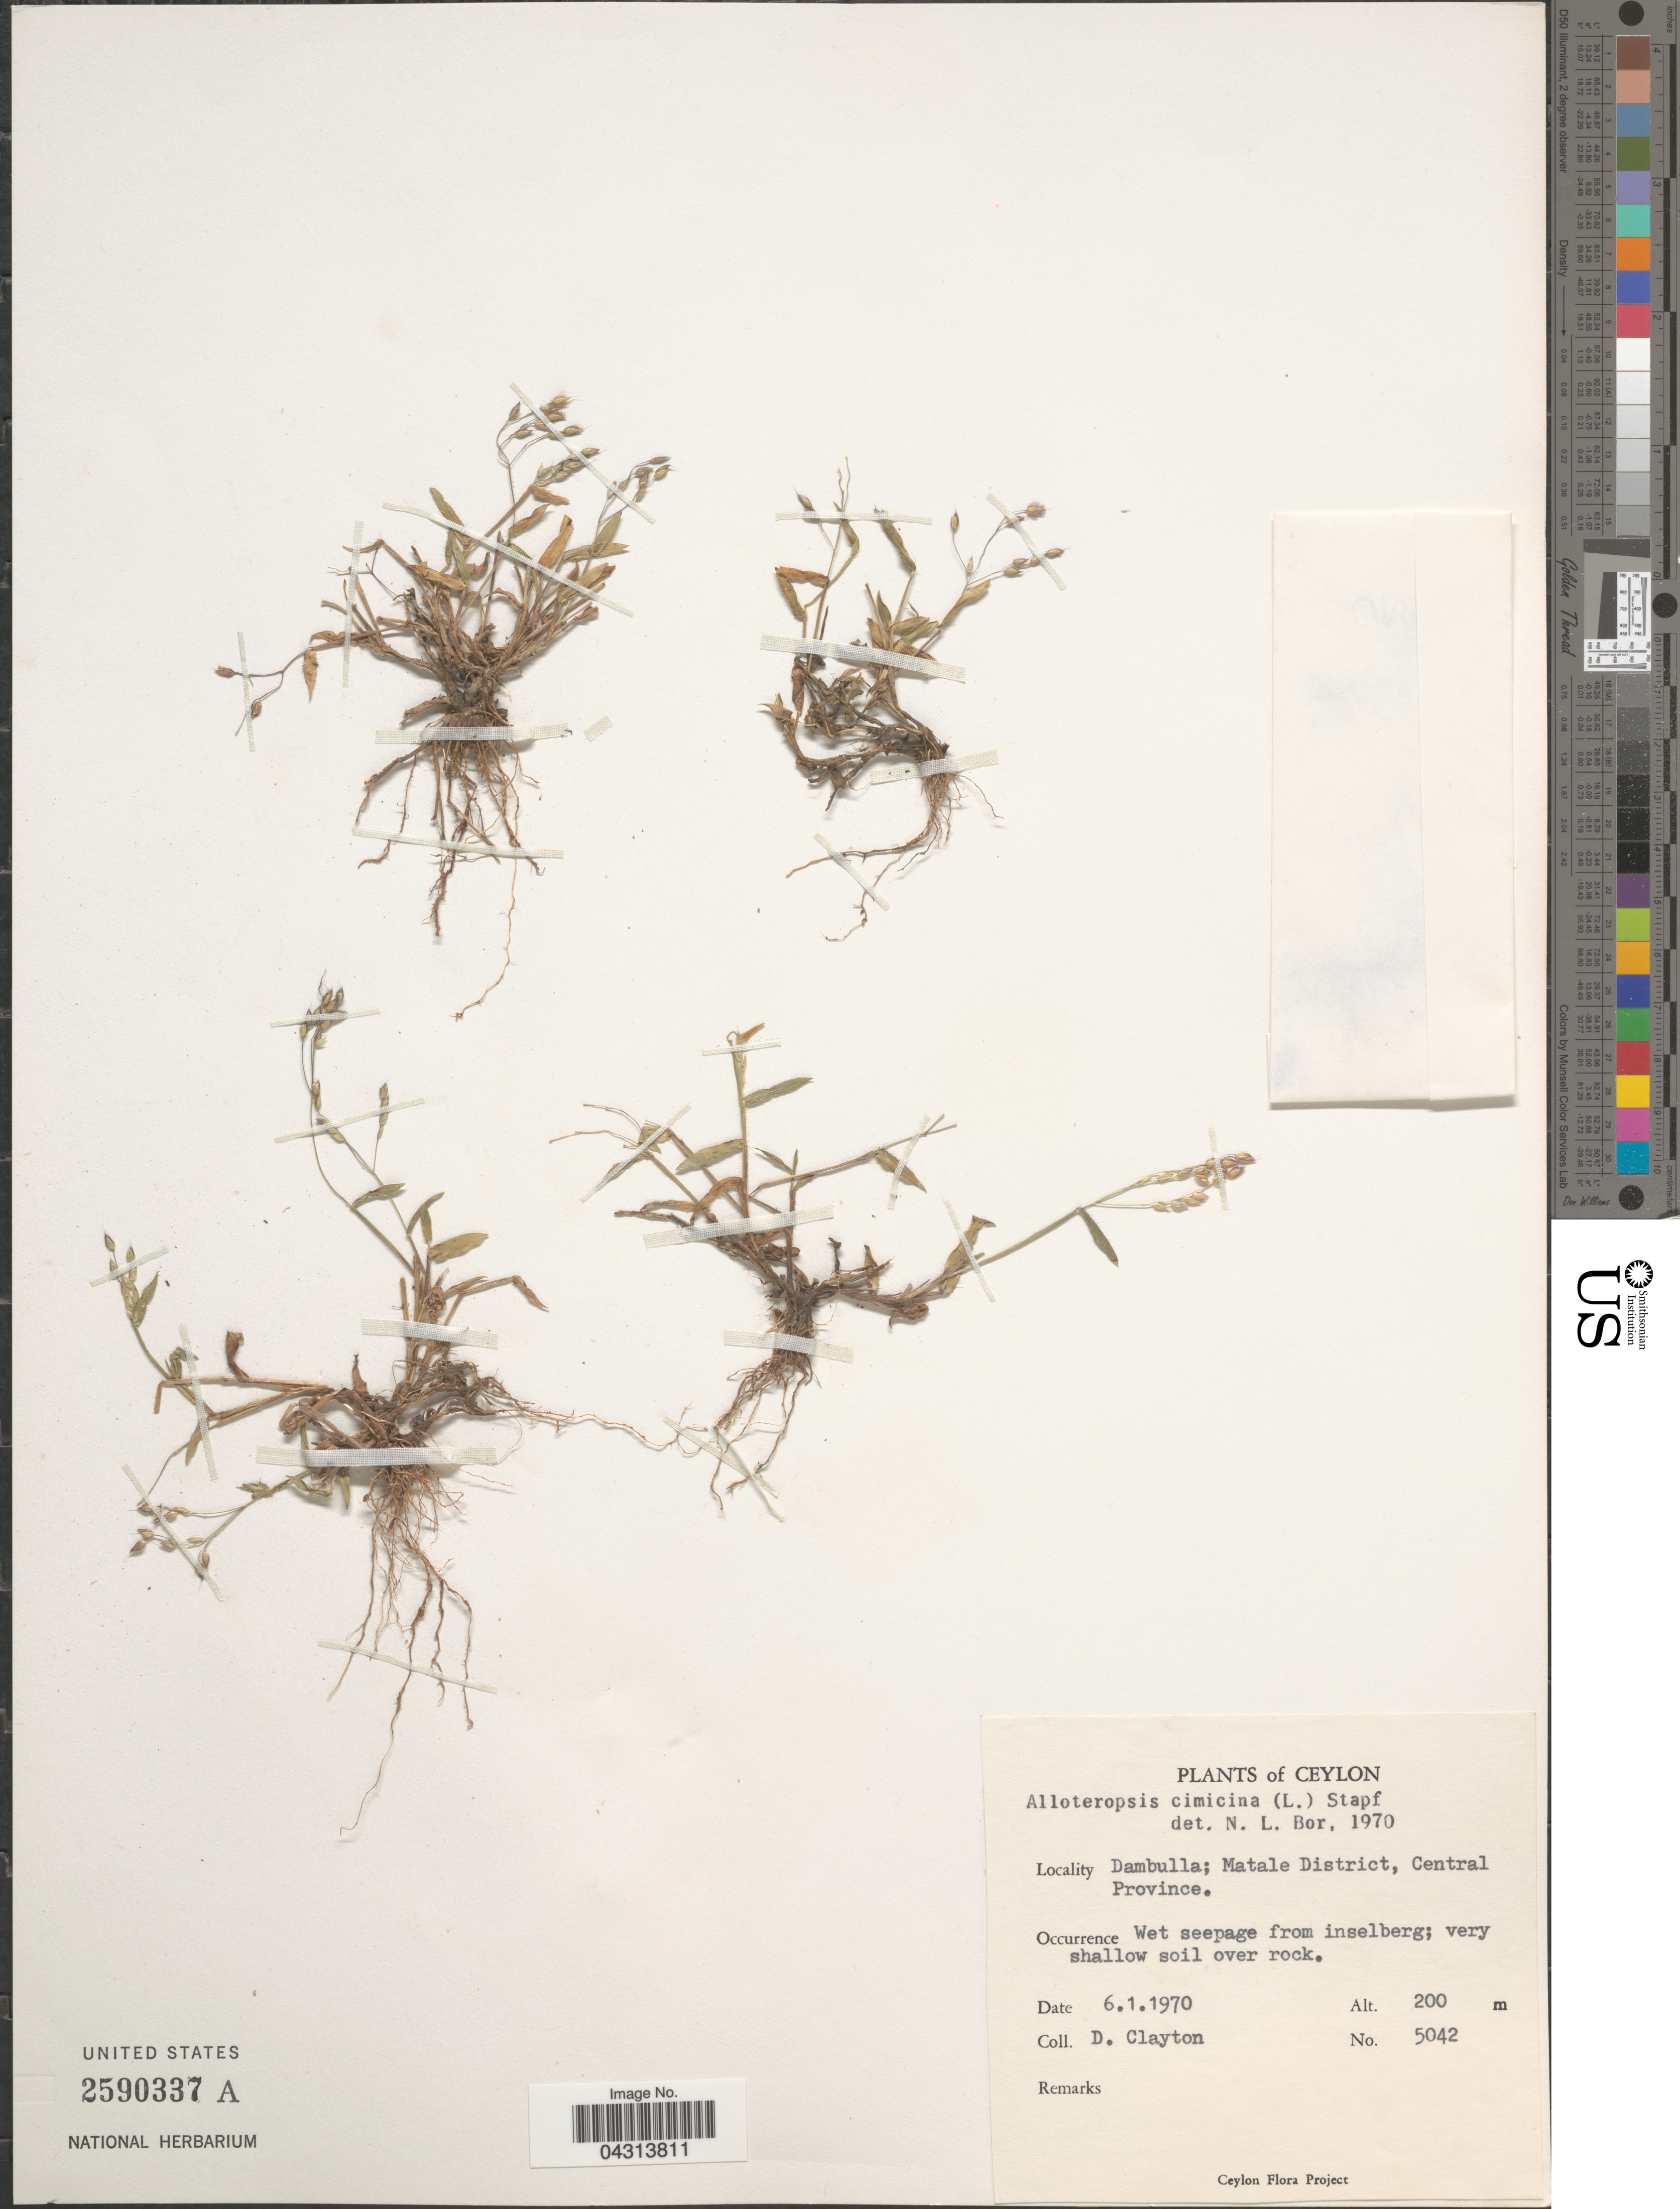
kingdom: Plantae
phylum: Tracheophyta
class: Liliopsida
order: Poales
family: Poaceae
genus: Alloteropsis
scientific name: Alloteropsis cimicina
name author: (L.) Stapf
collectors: D. Clayton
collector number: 5042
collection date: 1970-01-06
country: Sri Lanka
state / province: Central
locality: Dambulla; Matale District.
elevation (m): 200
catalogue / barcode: US 2590337A